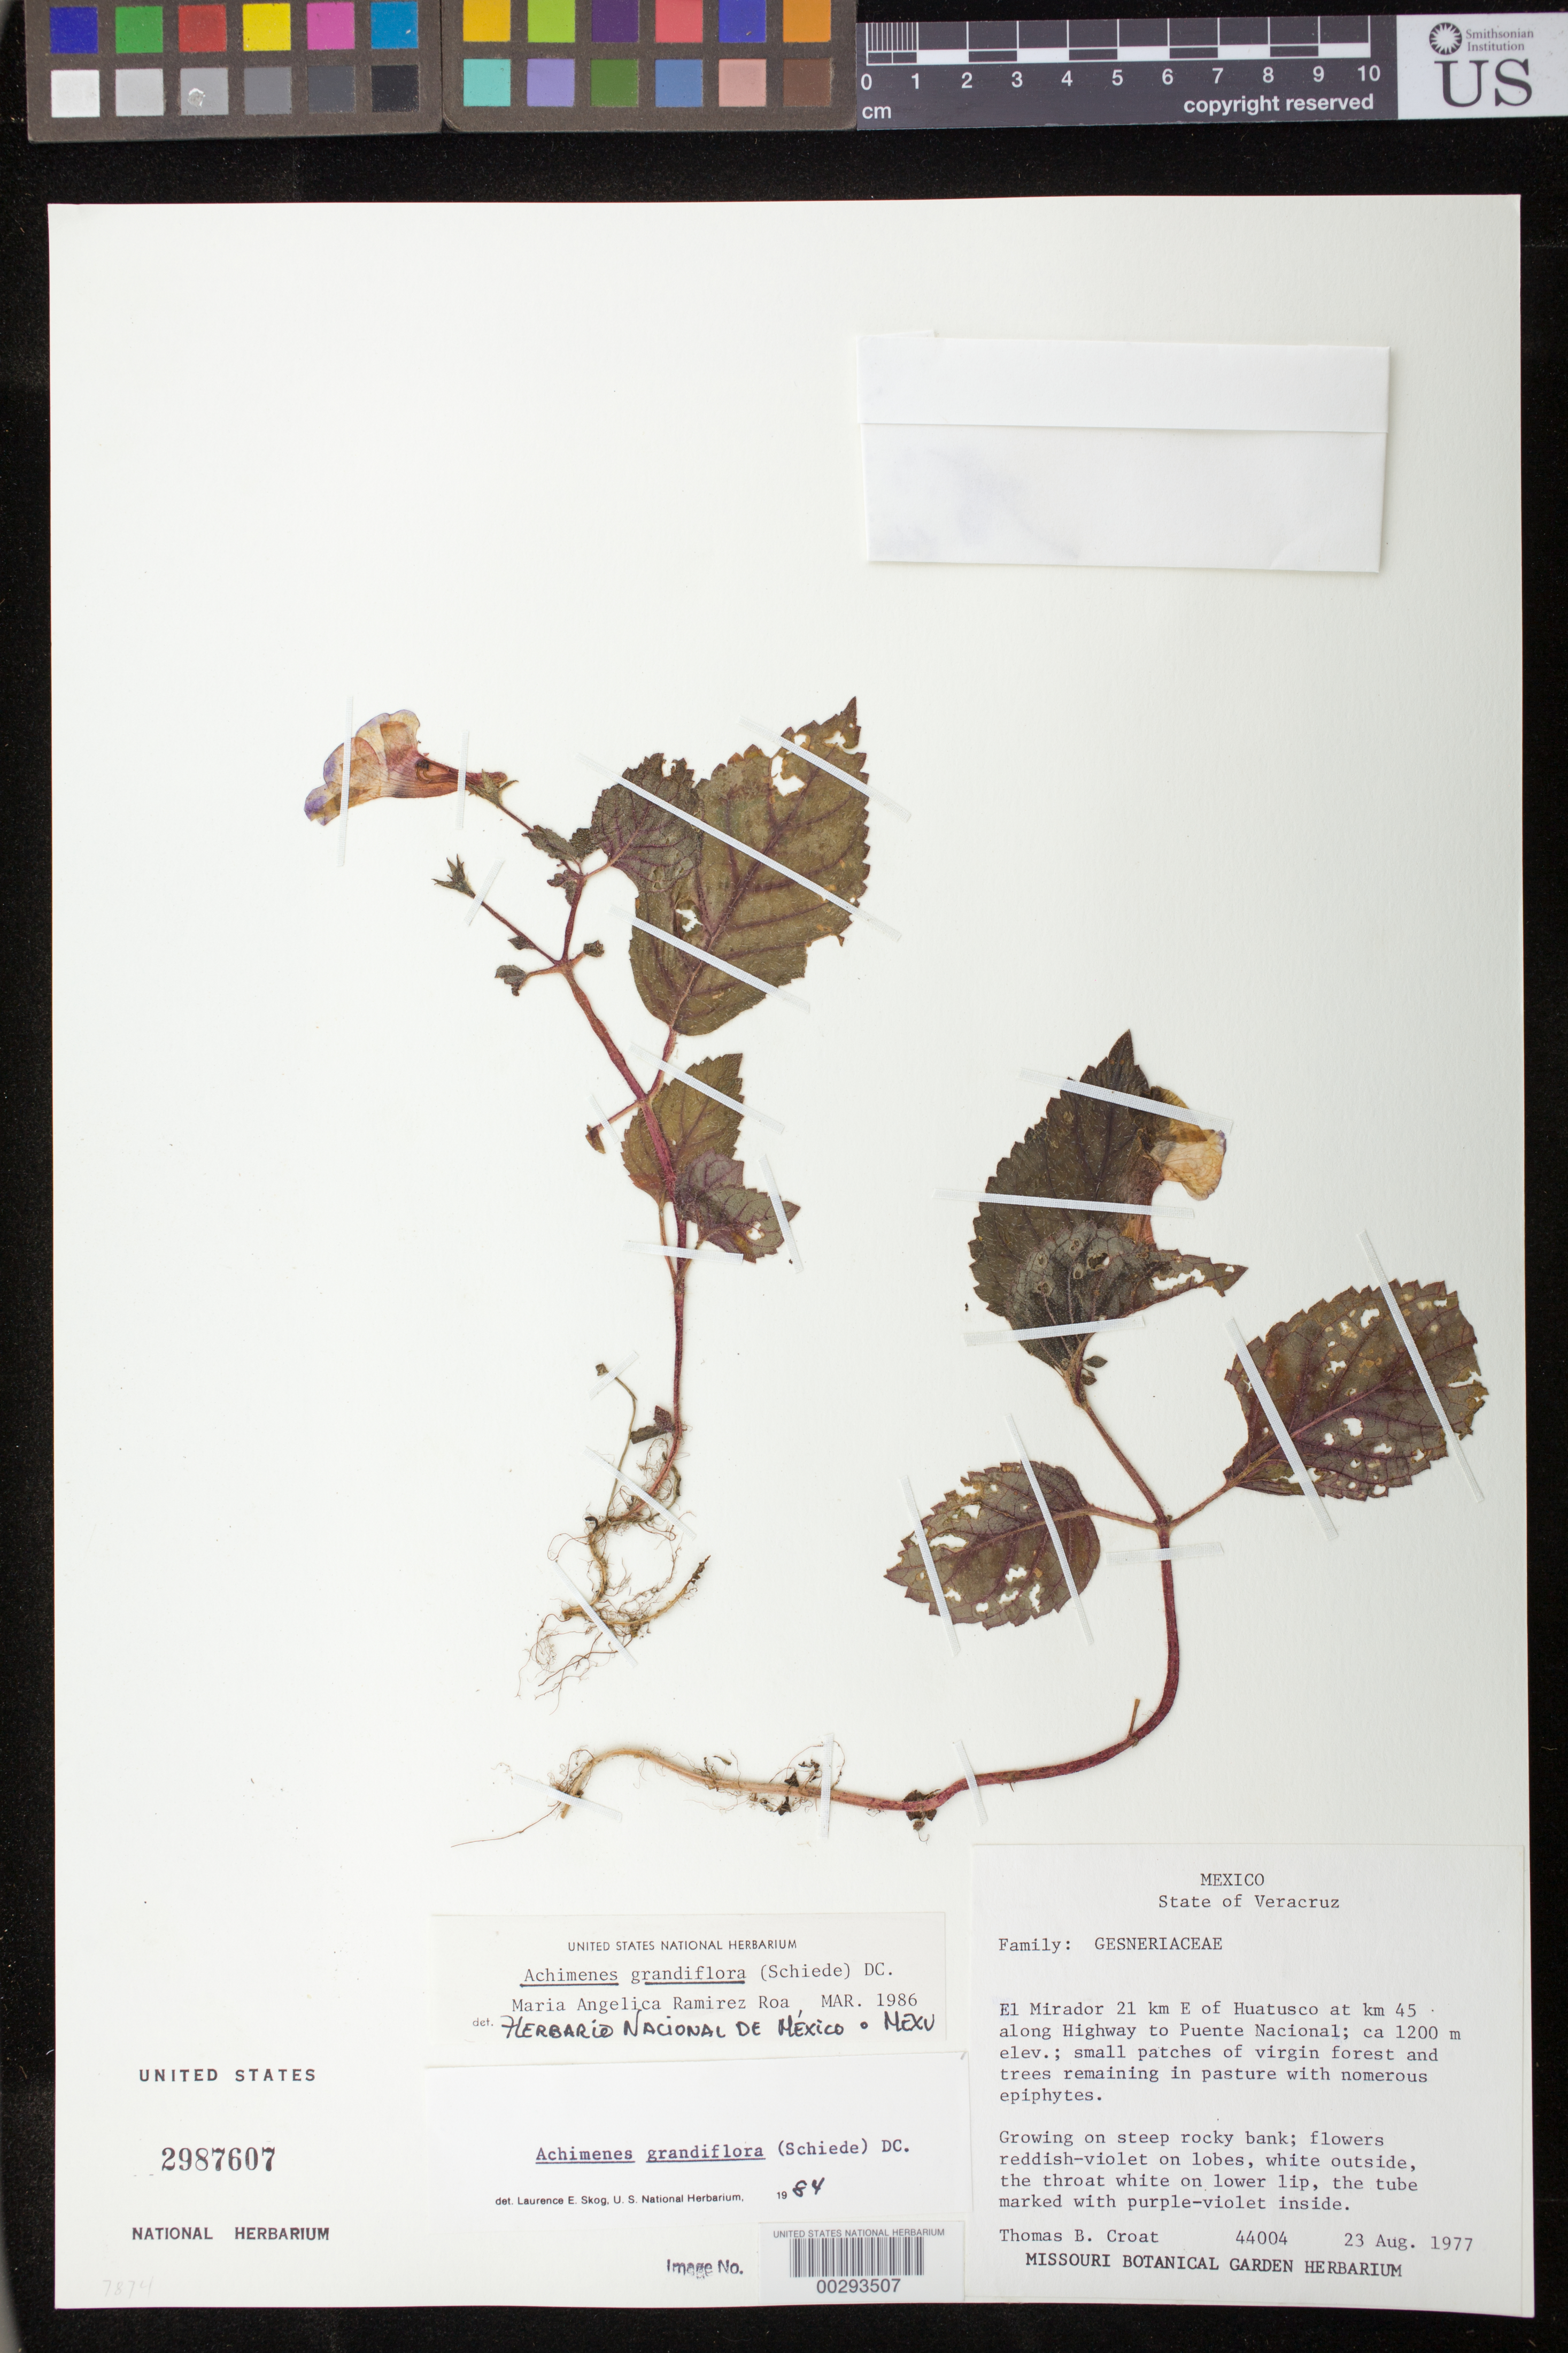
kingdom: Plantae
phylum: Tracheophyta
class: Magnoliopsida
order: Lamiales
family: Gesneriaceae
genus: Achimenes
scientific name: Achimenes grandiflora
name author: (Schiede) DC.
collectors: T. B. Croat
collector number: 44004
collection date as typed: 23 Aug 1977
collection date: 1977-08-23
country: Mexico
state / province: Veracruz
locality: El Mirador 21 km E of Huatusco at km 45 along highway to Puente Nacional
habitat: Small patches of virgin forest + trees remaining in pasture w/many epiphytes; growing on steep rocky bank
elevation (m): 1200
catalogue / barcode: US 2987607